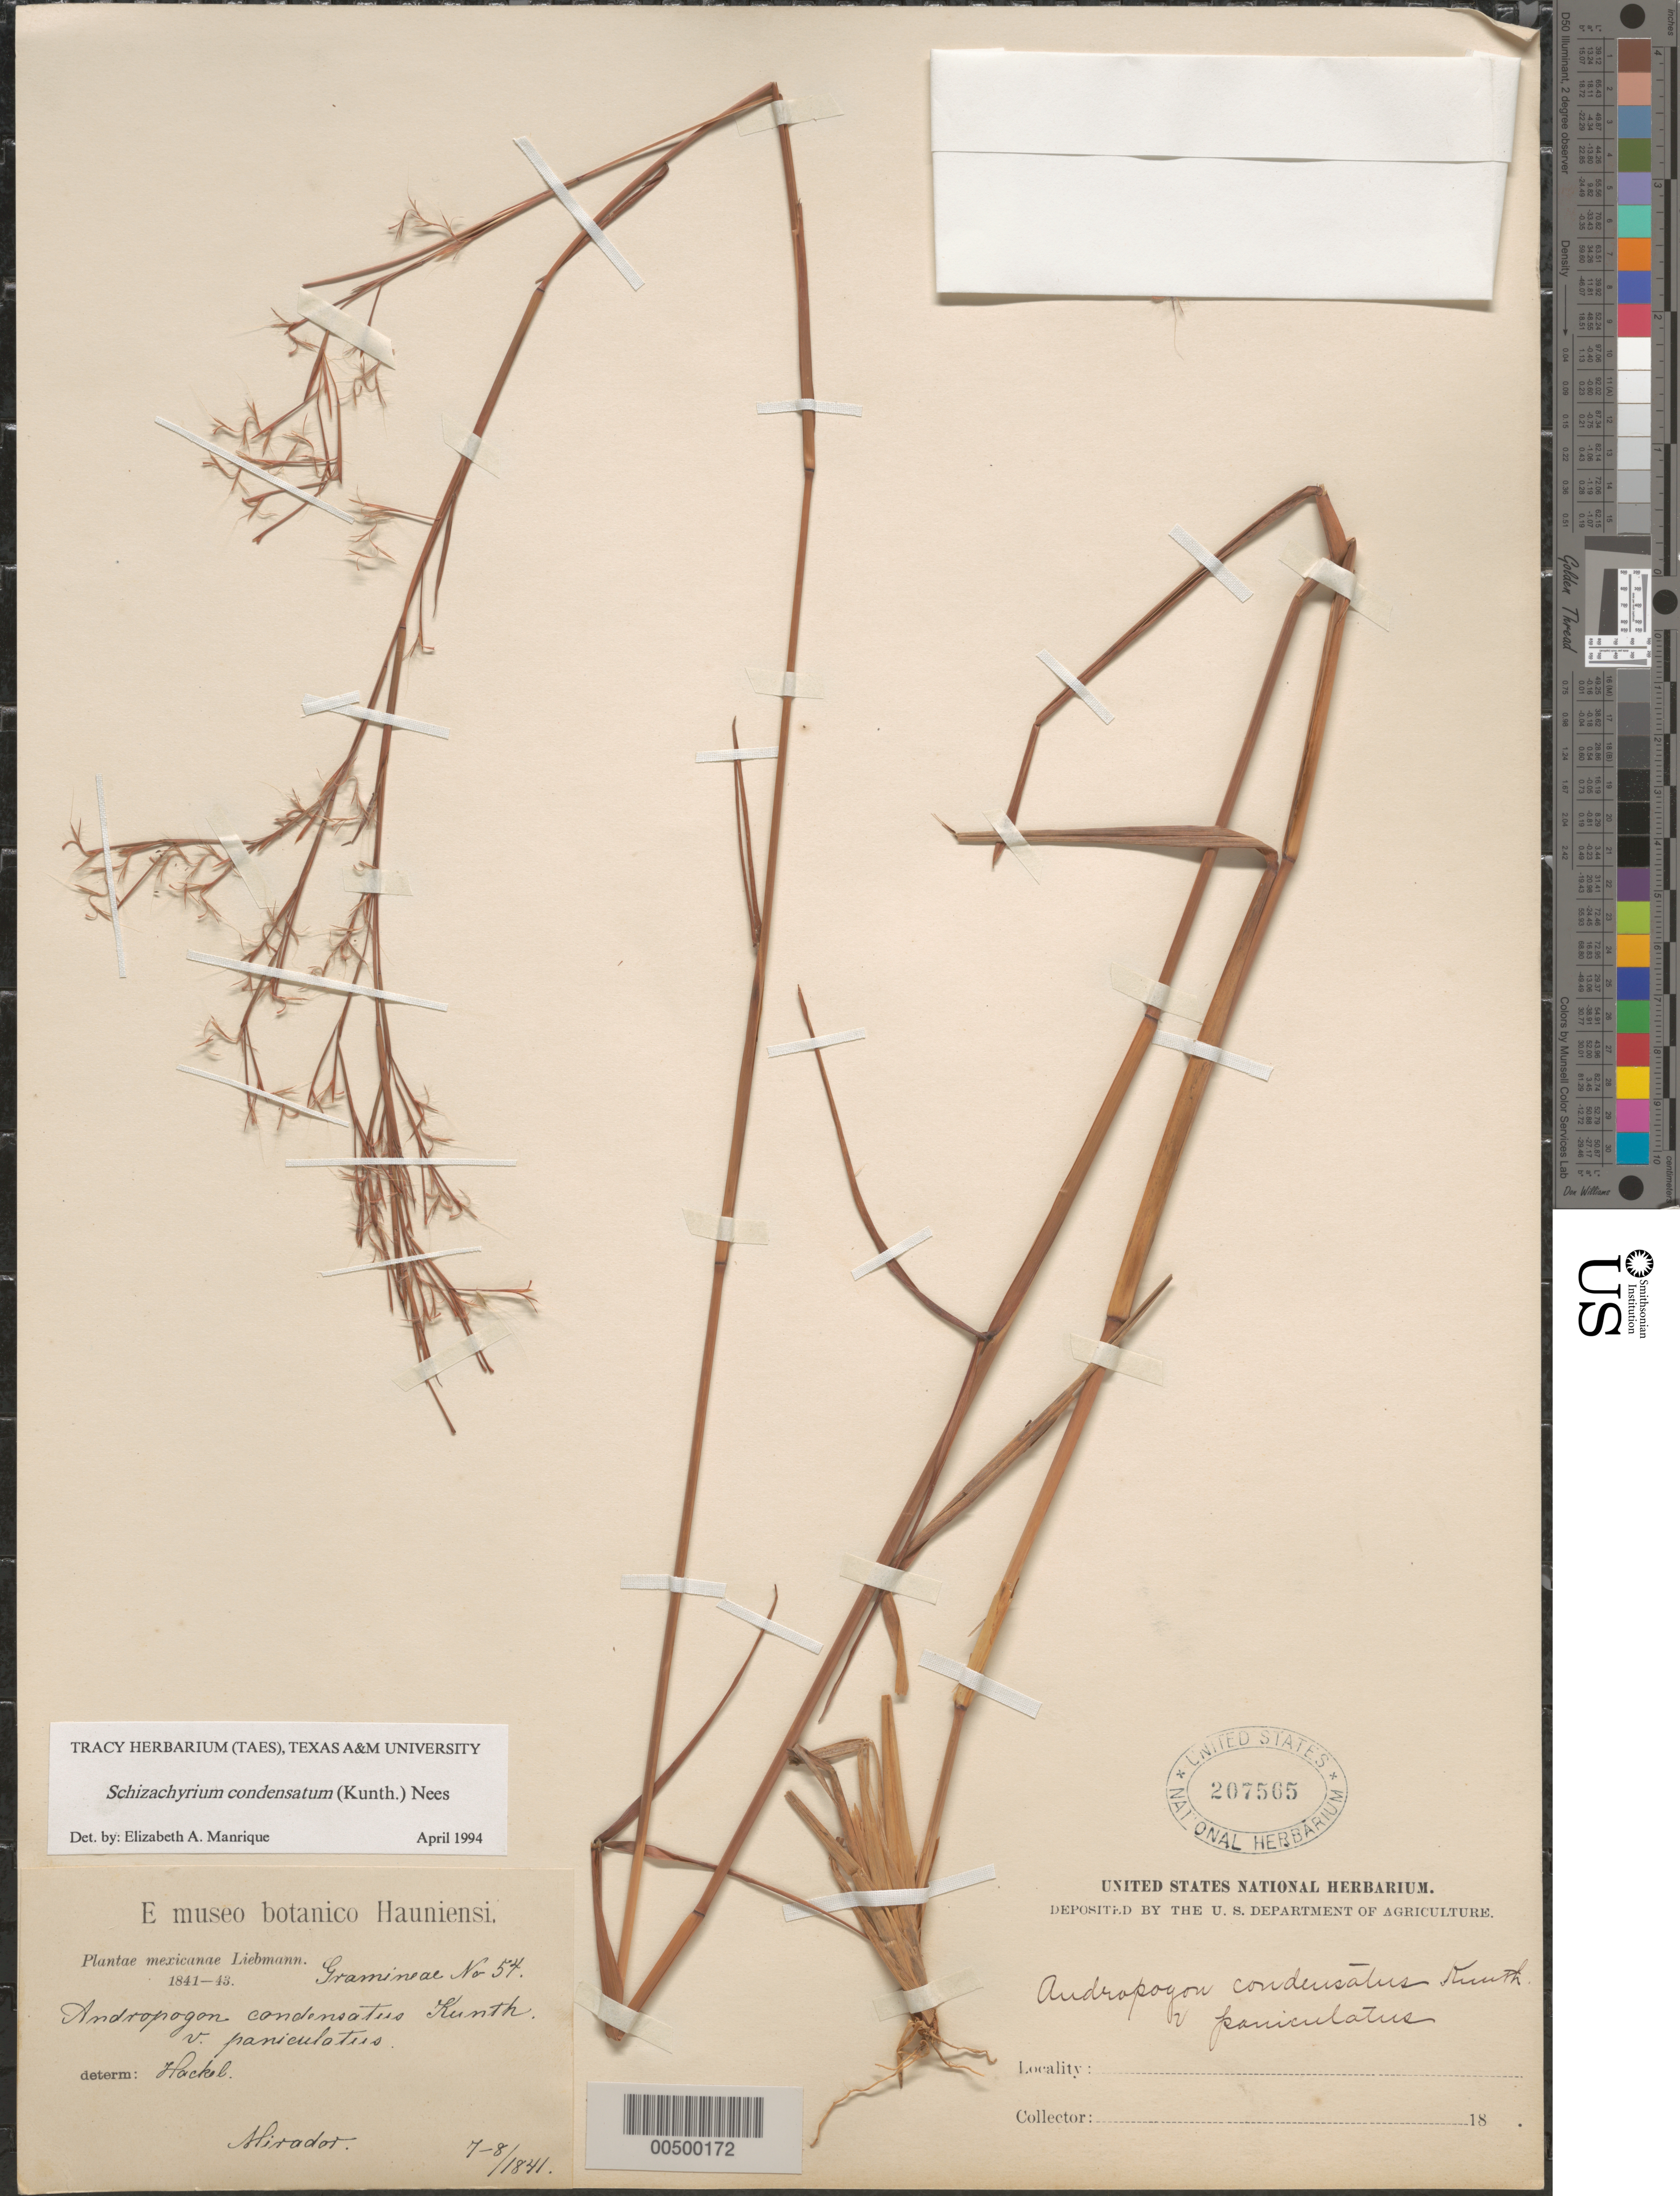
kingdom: Plantae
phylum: Tracheophyta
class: Liliopsida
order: Poales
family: Poaceae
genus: Schizachyrium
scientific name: Schizachyrium condensatum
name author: (Kunth) Nees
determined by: Manrique, E. A.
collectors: F. M. Liebmann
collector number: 54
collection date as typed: Jul 1841 to -- Aug 1841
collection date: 1841-07/1841-08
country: Mexico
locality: Mirador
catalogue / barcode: US 207565